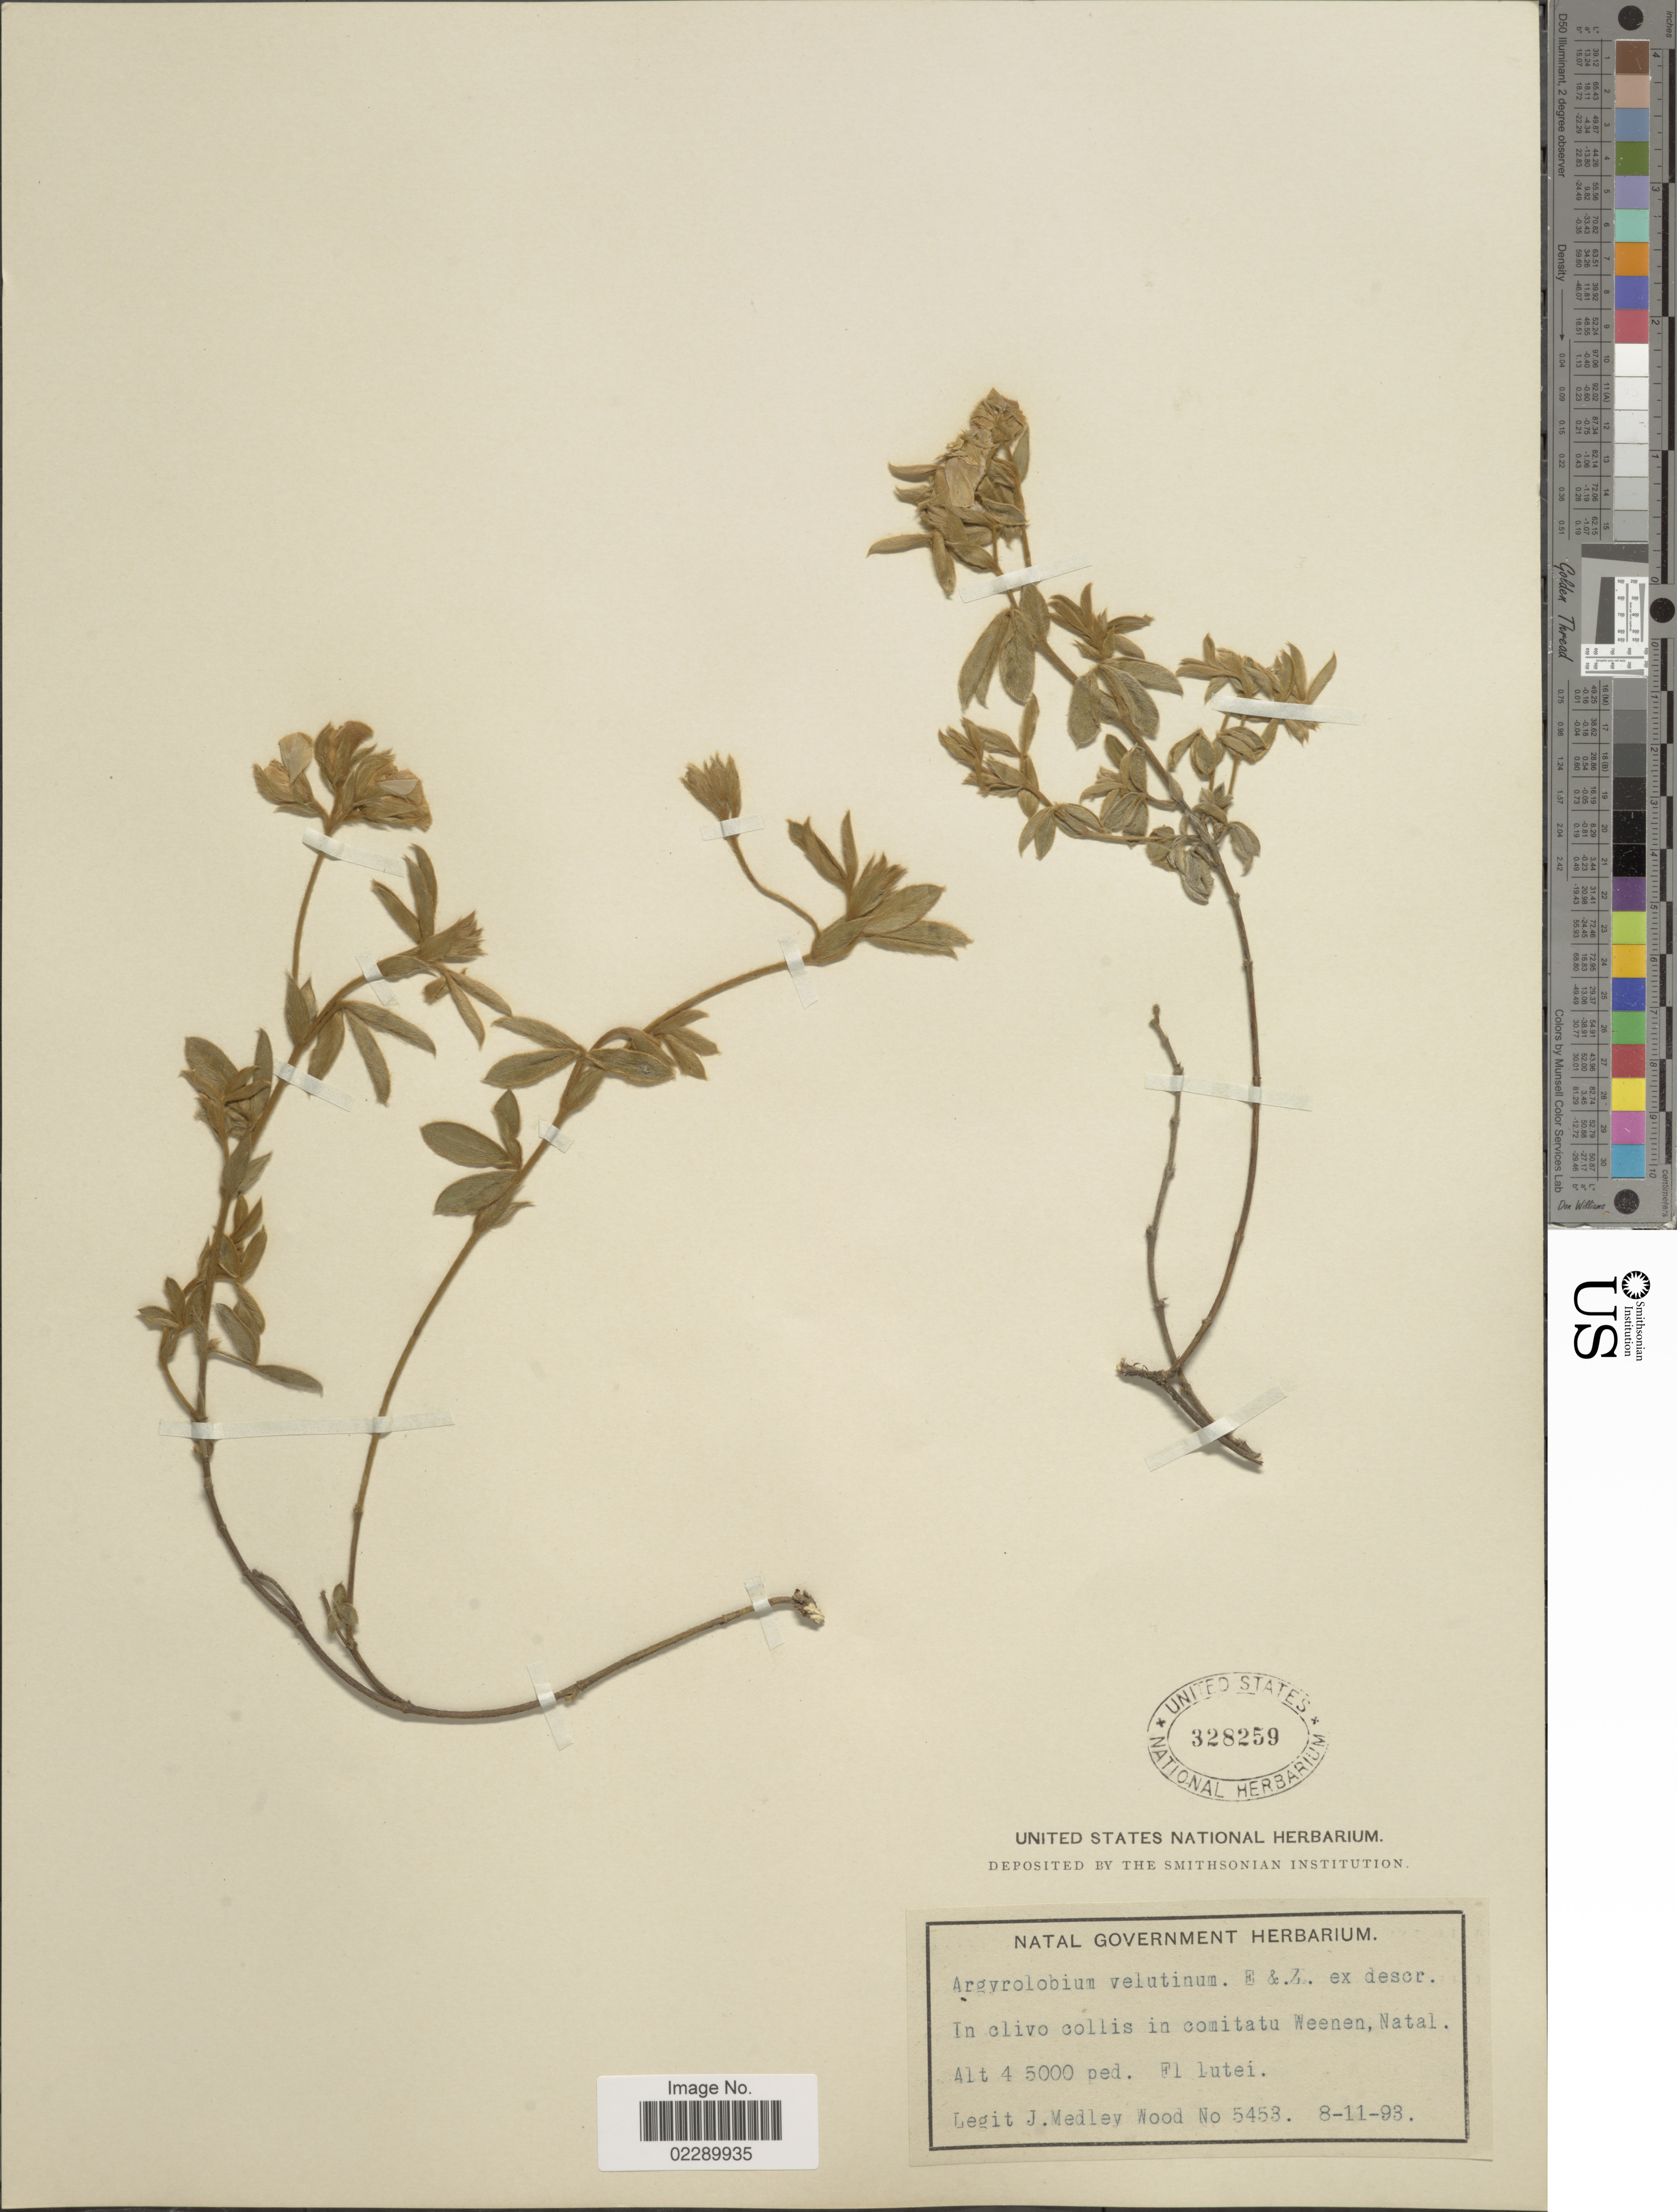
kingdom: Plantae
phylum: Tracheophyta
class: Magnoliopsida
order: Fabales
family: Fabaceae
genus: Argyrolobium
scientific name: Argyrolobium velutinum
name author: Eckl. & Zeyh.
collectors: J. Medley Wood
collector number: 5453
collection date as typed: Transcribed d/m/y: 8/11/93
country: South Africa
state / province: KwaZulu-Natal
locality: In clivo collis in comitatu Weenen, Natal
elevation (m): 1219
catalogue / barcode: US 328259